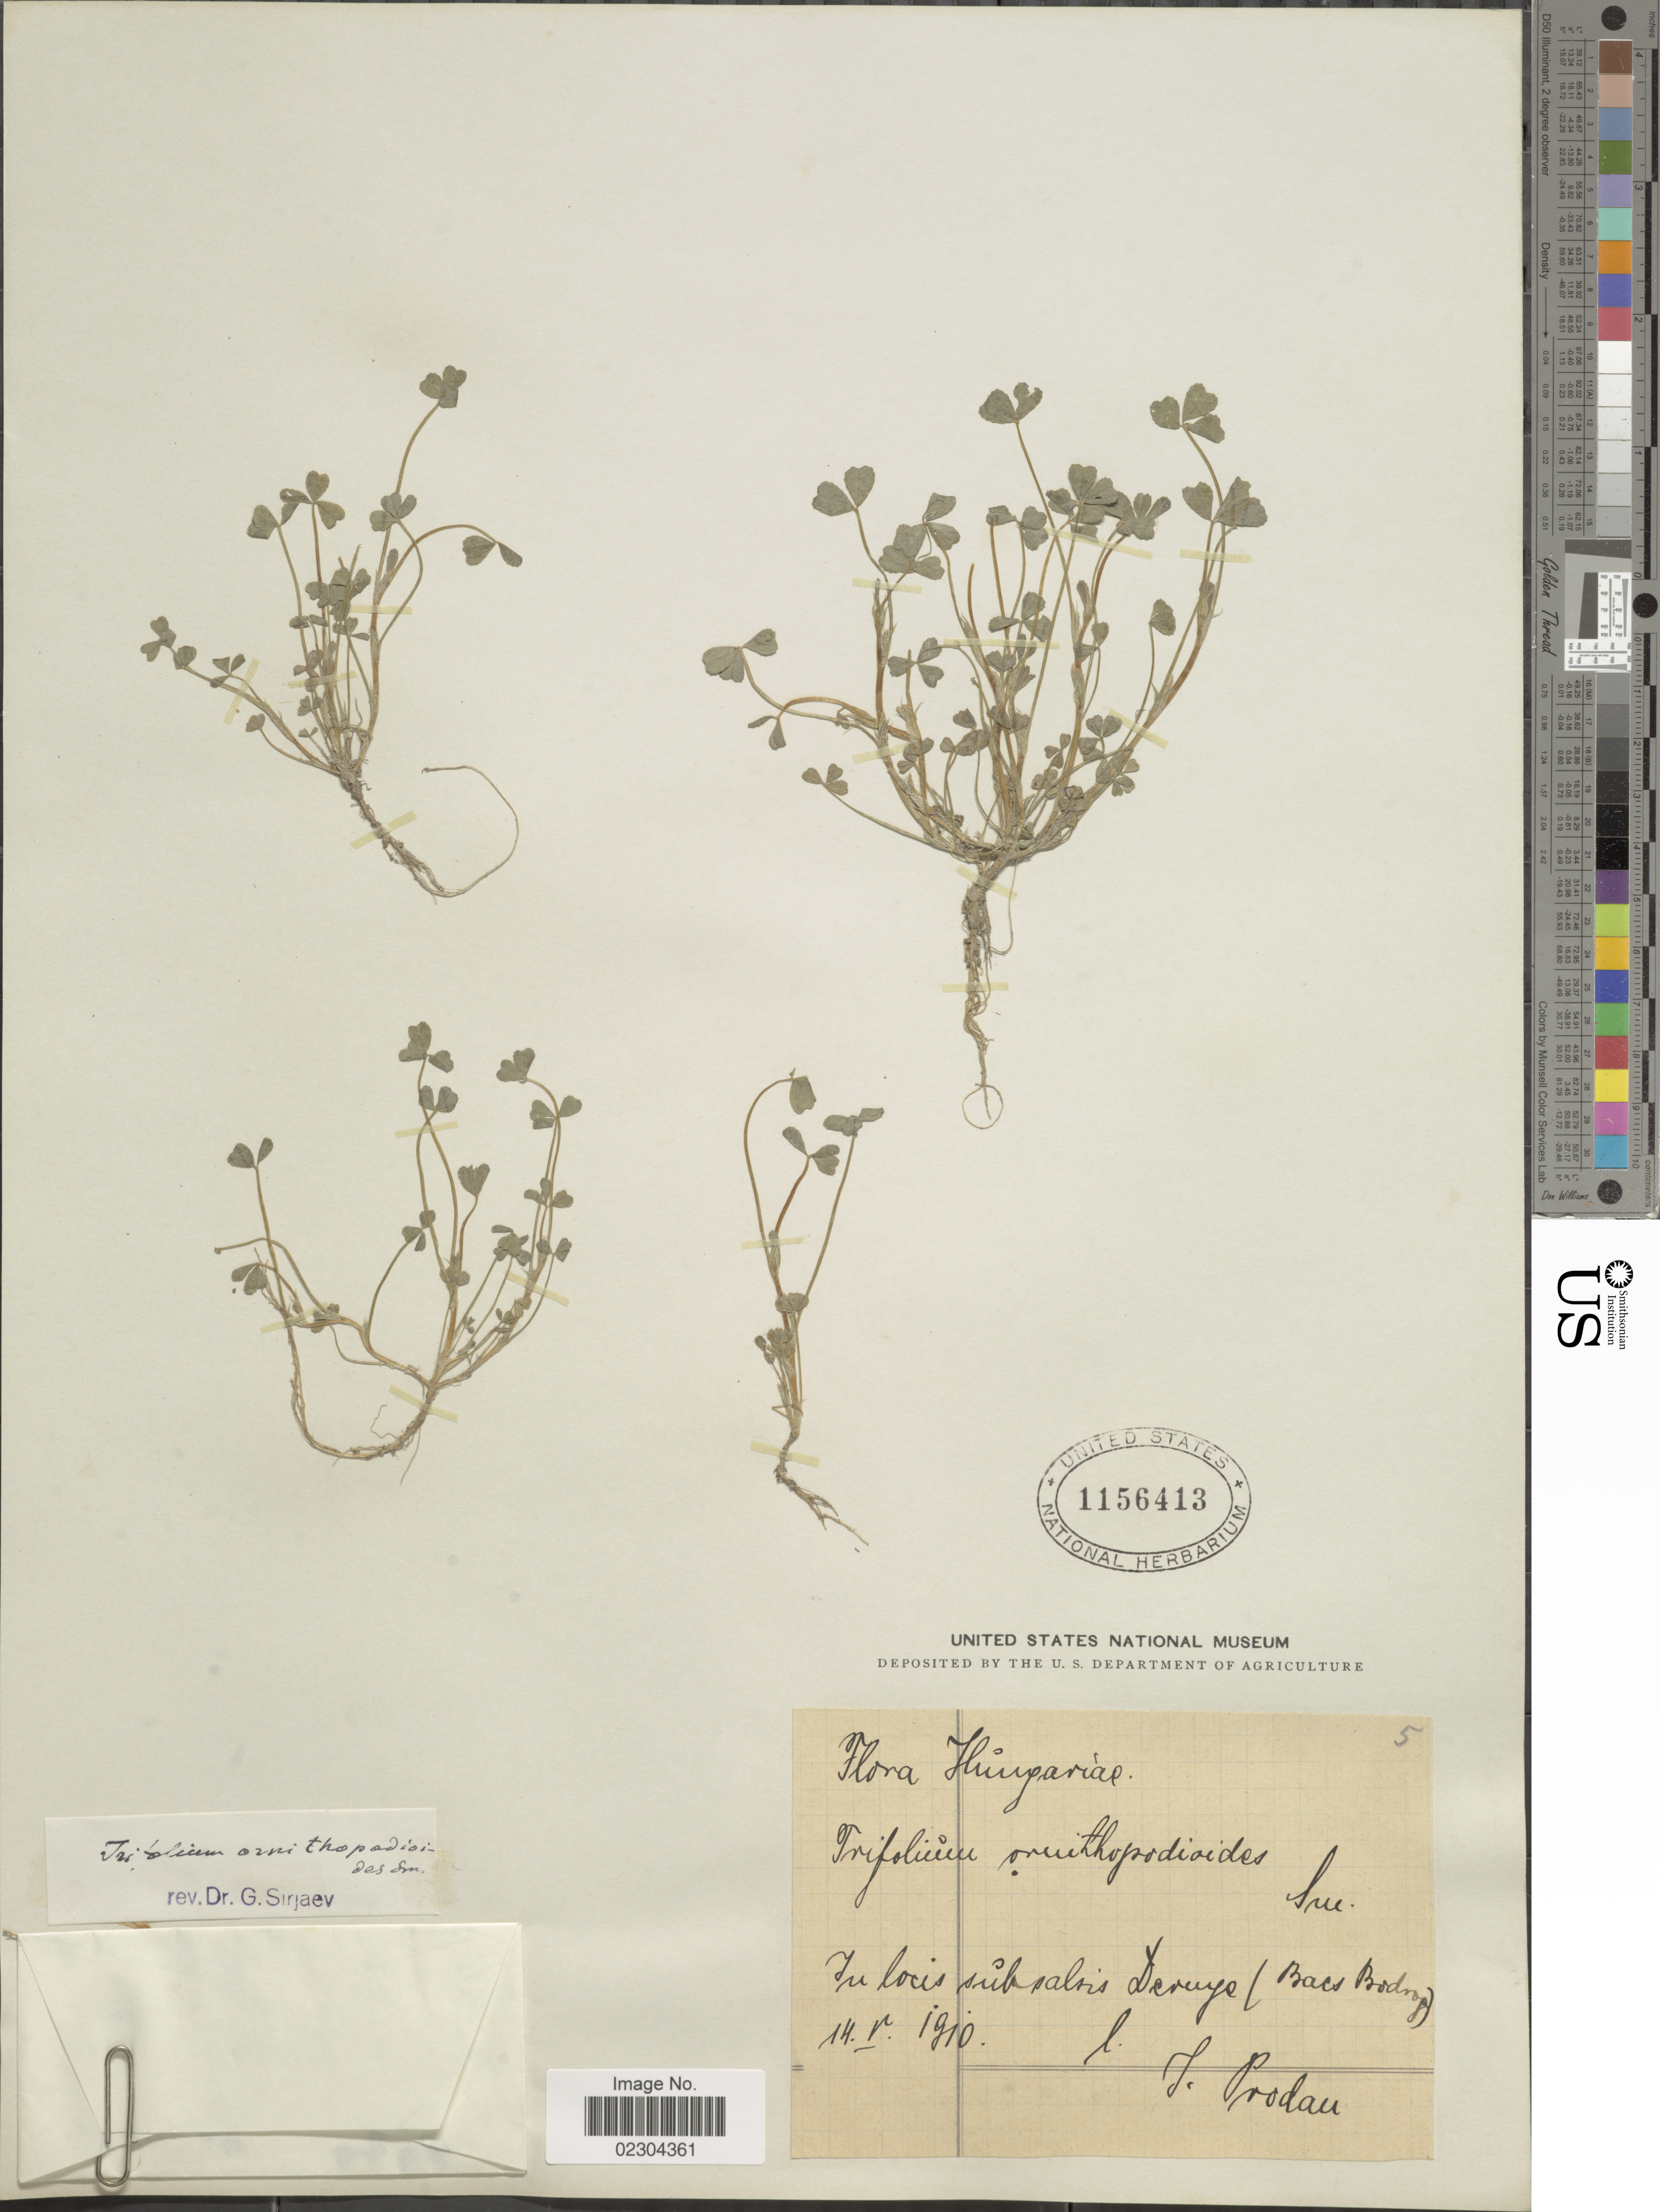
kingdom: Plantae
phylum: Tracheophyta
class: Magnoliopsida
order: Fabales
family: Fabaceae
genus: Trifolium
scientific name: Trifolium ornithopodioides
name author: (L.) Sm.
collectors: J. Prodan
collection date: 1910-05-14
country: Hungary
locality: In locis subalpis Deruye (Bacs Bodrog)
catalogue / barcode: US 1156413